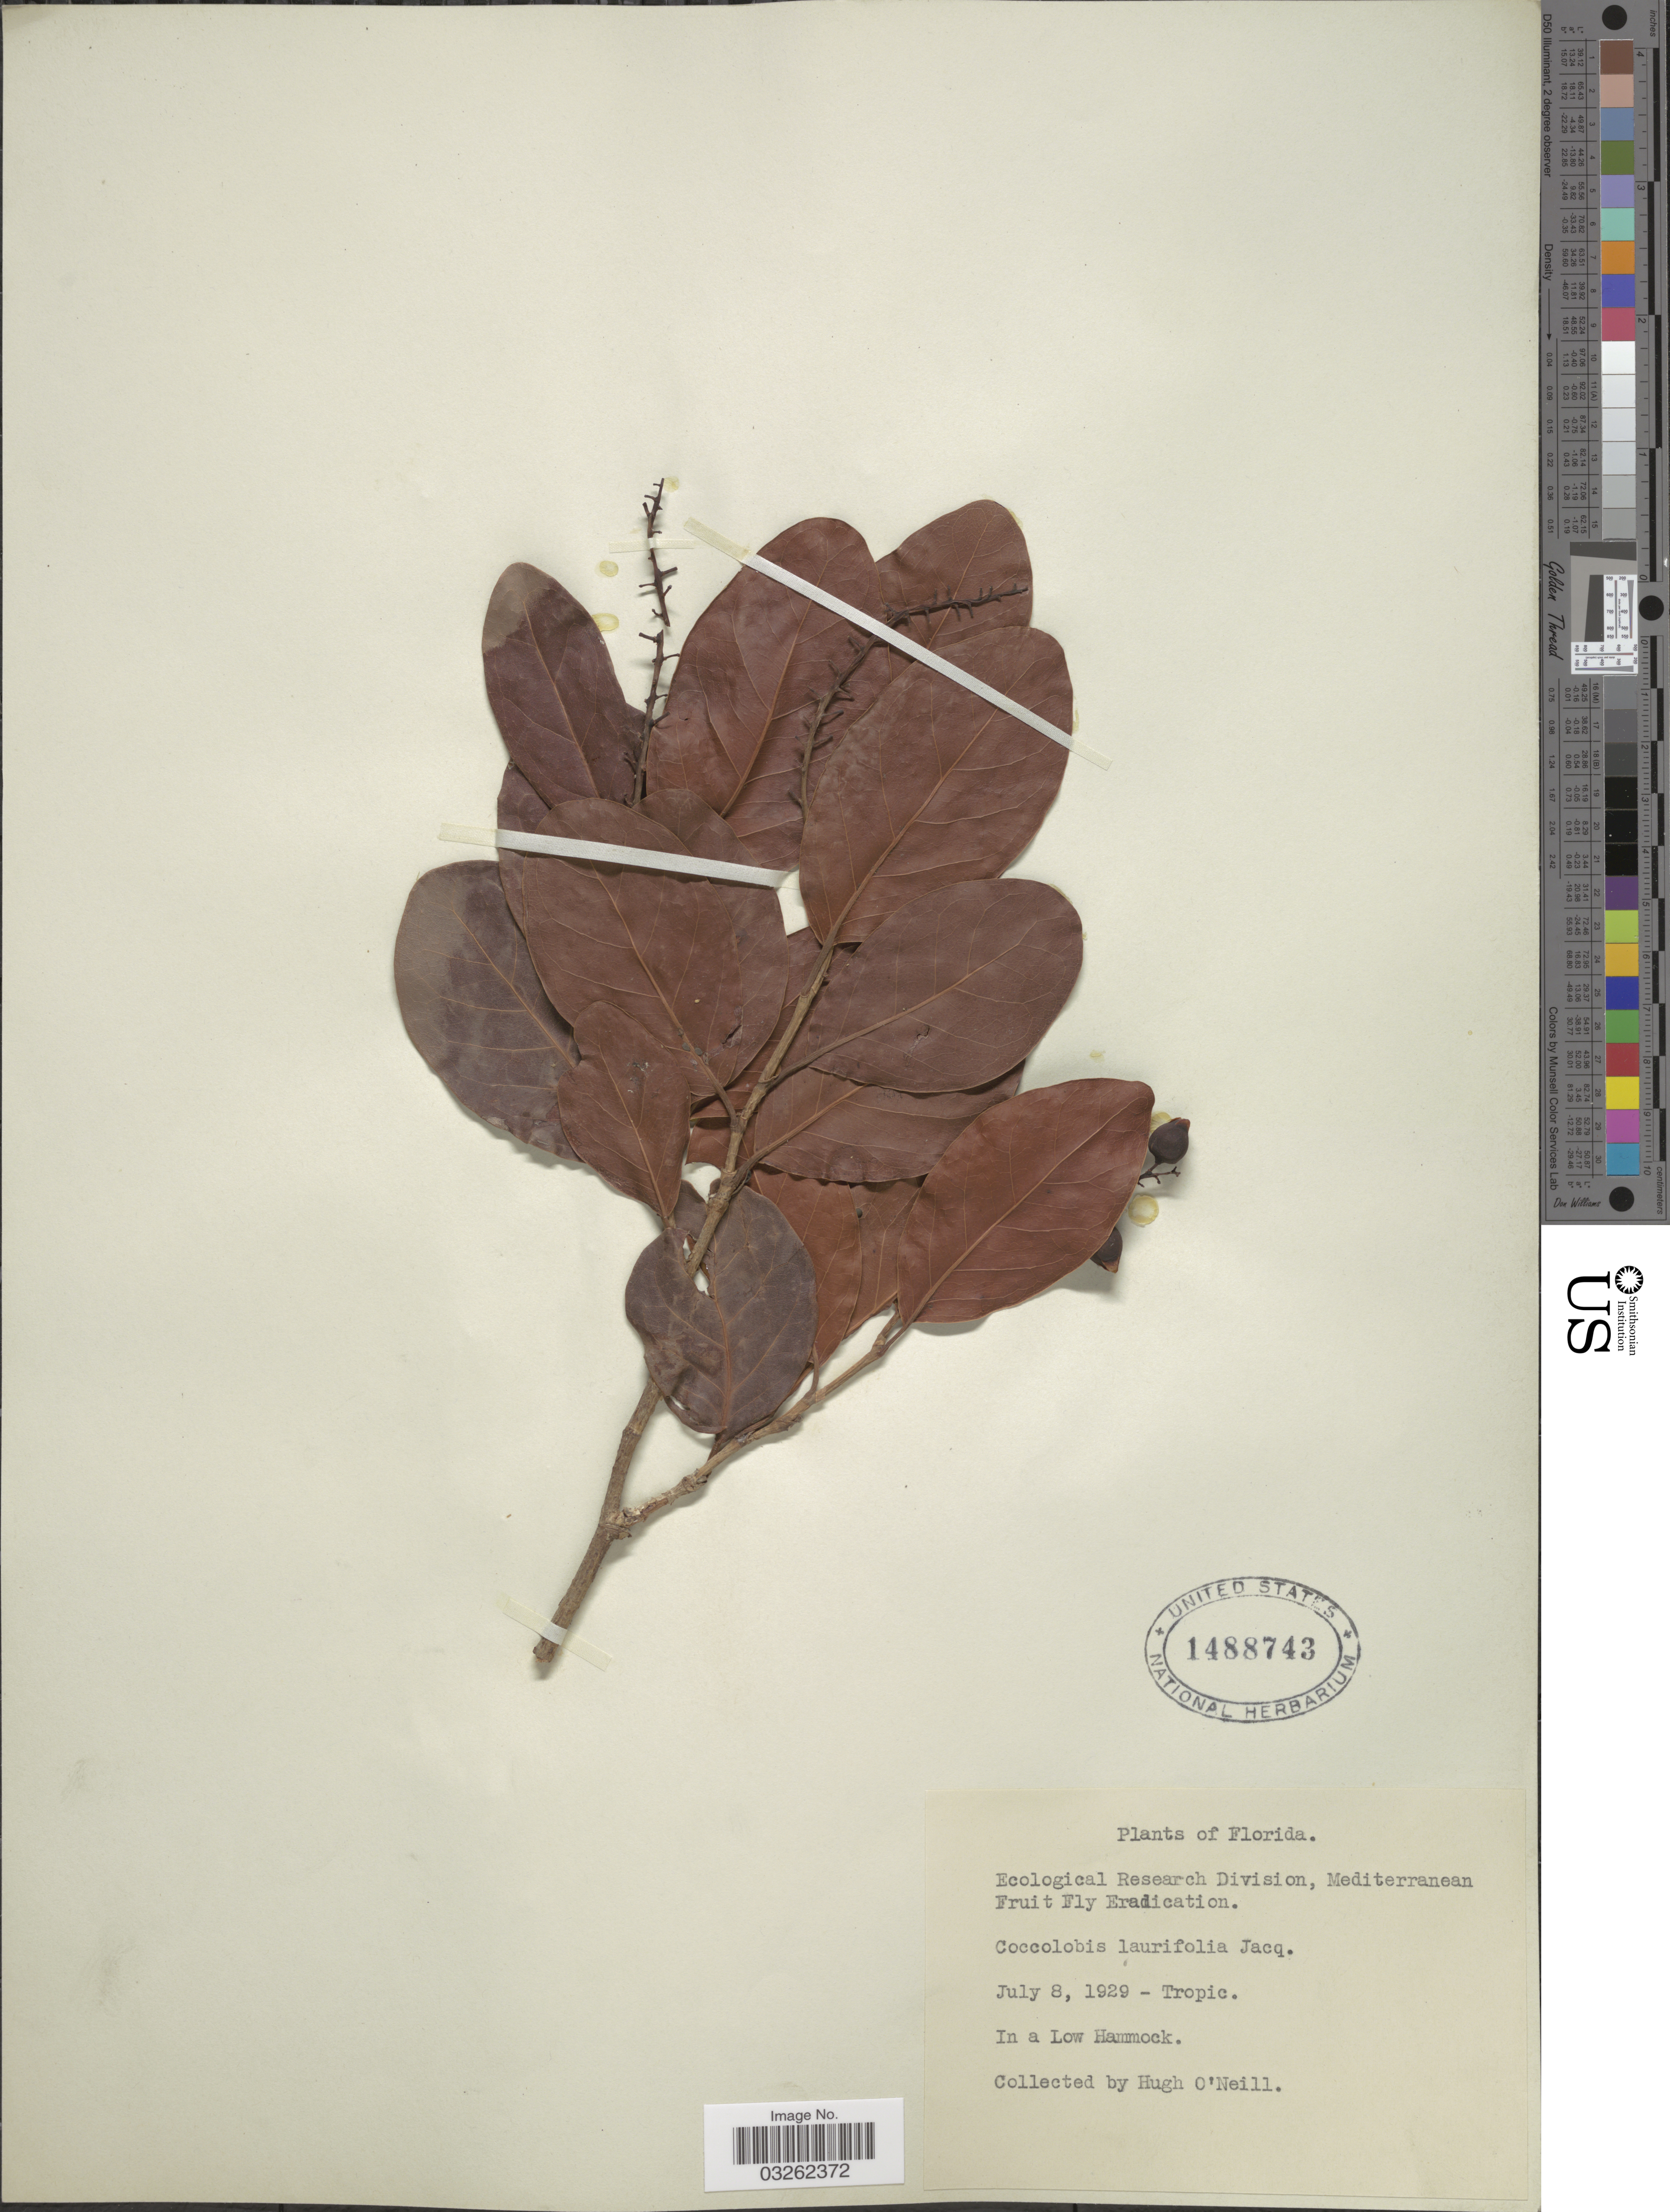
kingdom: Plantae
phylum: Tracheophyta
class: Magnoliopsida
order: Caryophyllales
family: Polygonaceae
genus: Coccoloba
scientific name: Coccoloba floridana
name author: Meisn. in DC.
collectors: H. O'Neill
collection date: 1929-07-08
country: United States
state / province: Florida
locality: Tropic. In a Low Hammock.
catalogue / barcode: US 1488743